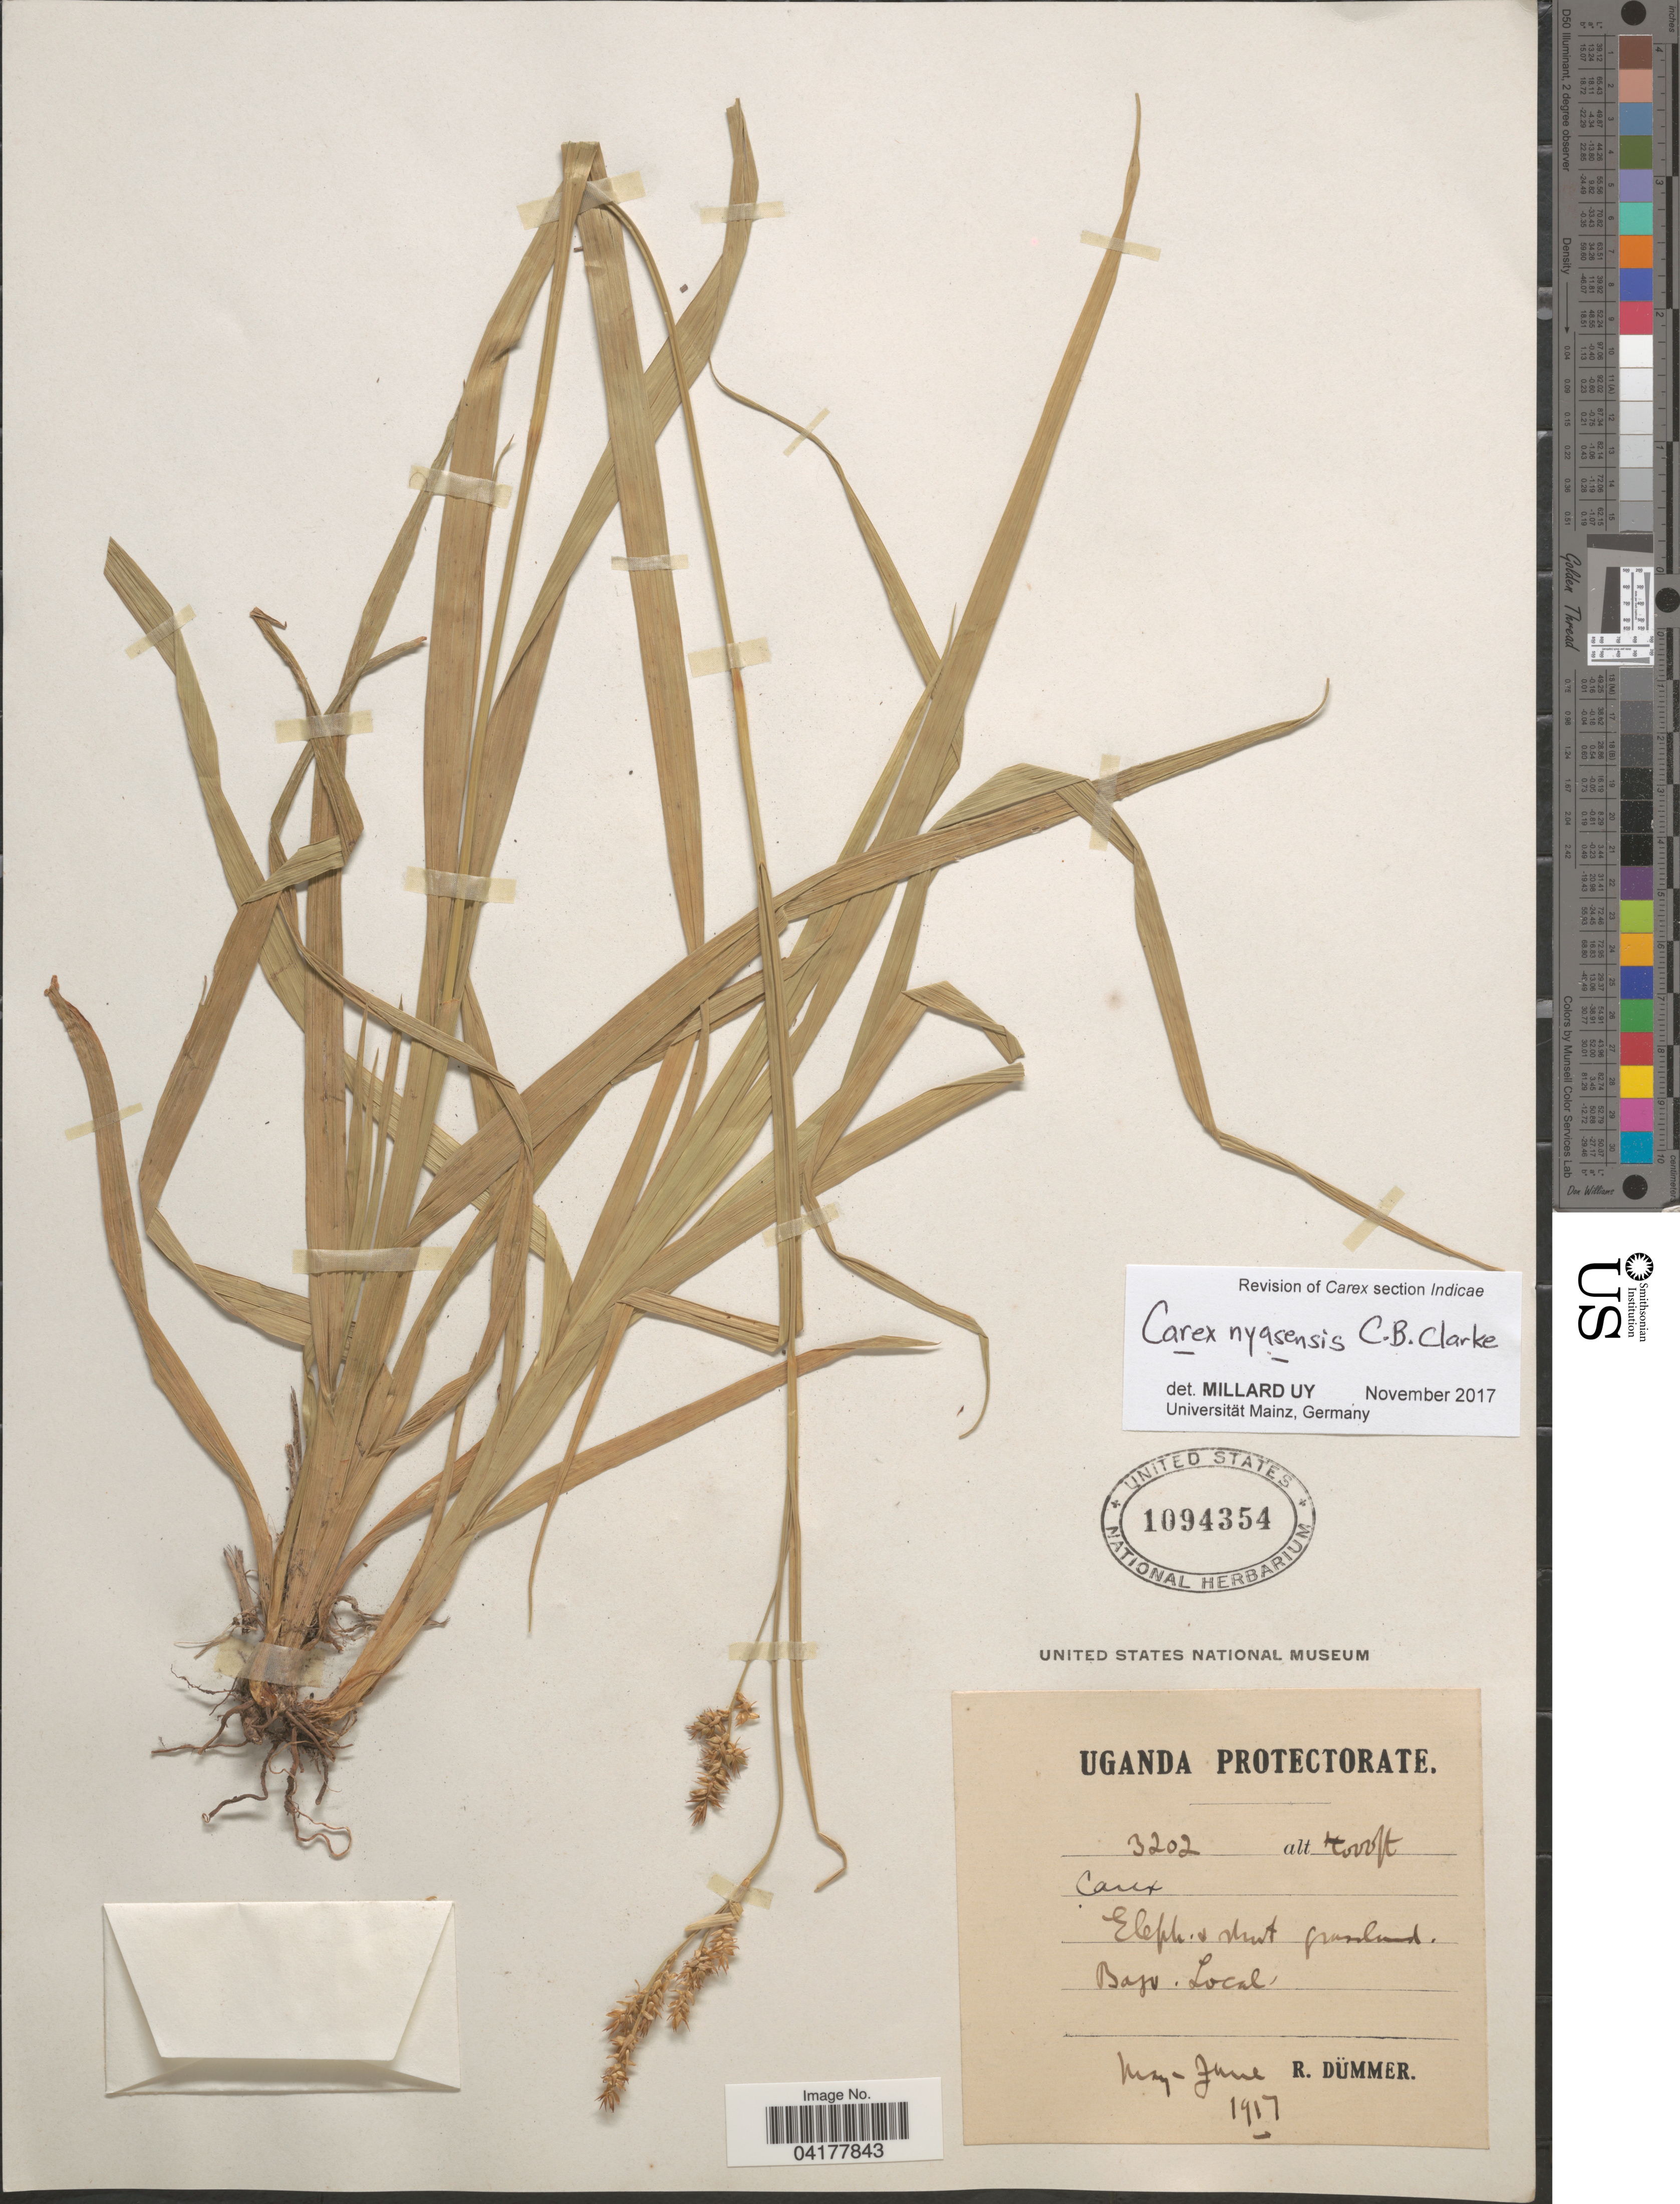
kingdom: Plantae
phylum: Tracheophyta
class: Liliopsida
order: Poales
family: Cyperaceae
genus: Carex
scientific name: Carex nyasensis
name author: C.B. Clarke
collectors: R. A. Dümmer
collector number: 3202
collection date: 1917-05/1917-06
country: Uganda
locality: Uganda Protectorate.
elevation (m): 1219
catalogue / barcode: US 1094354